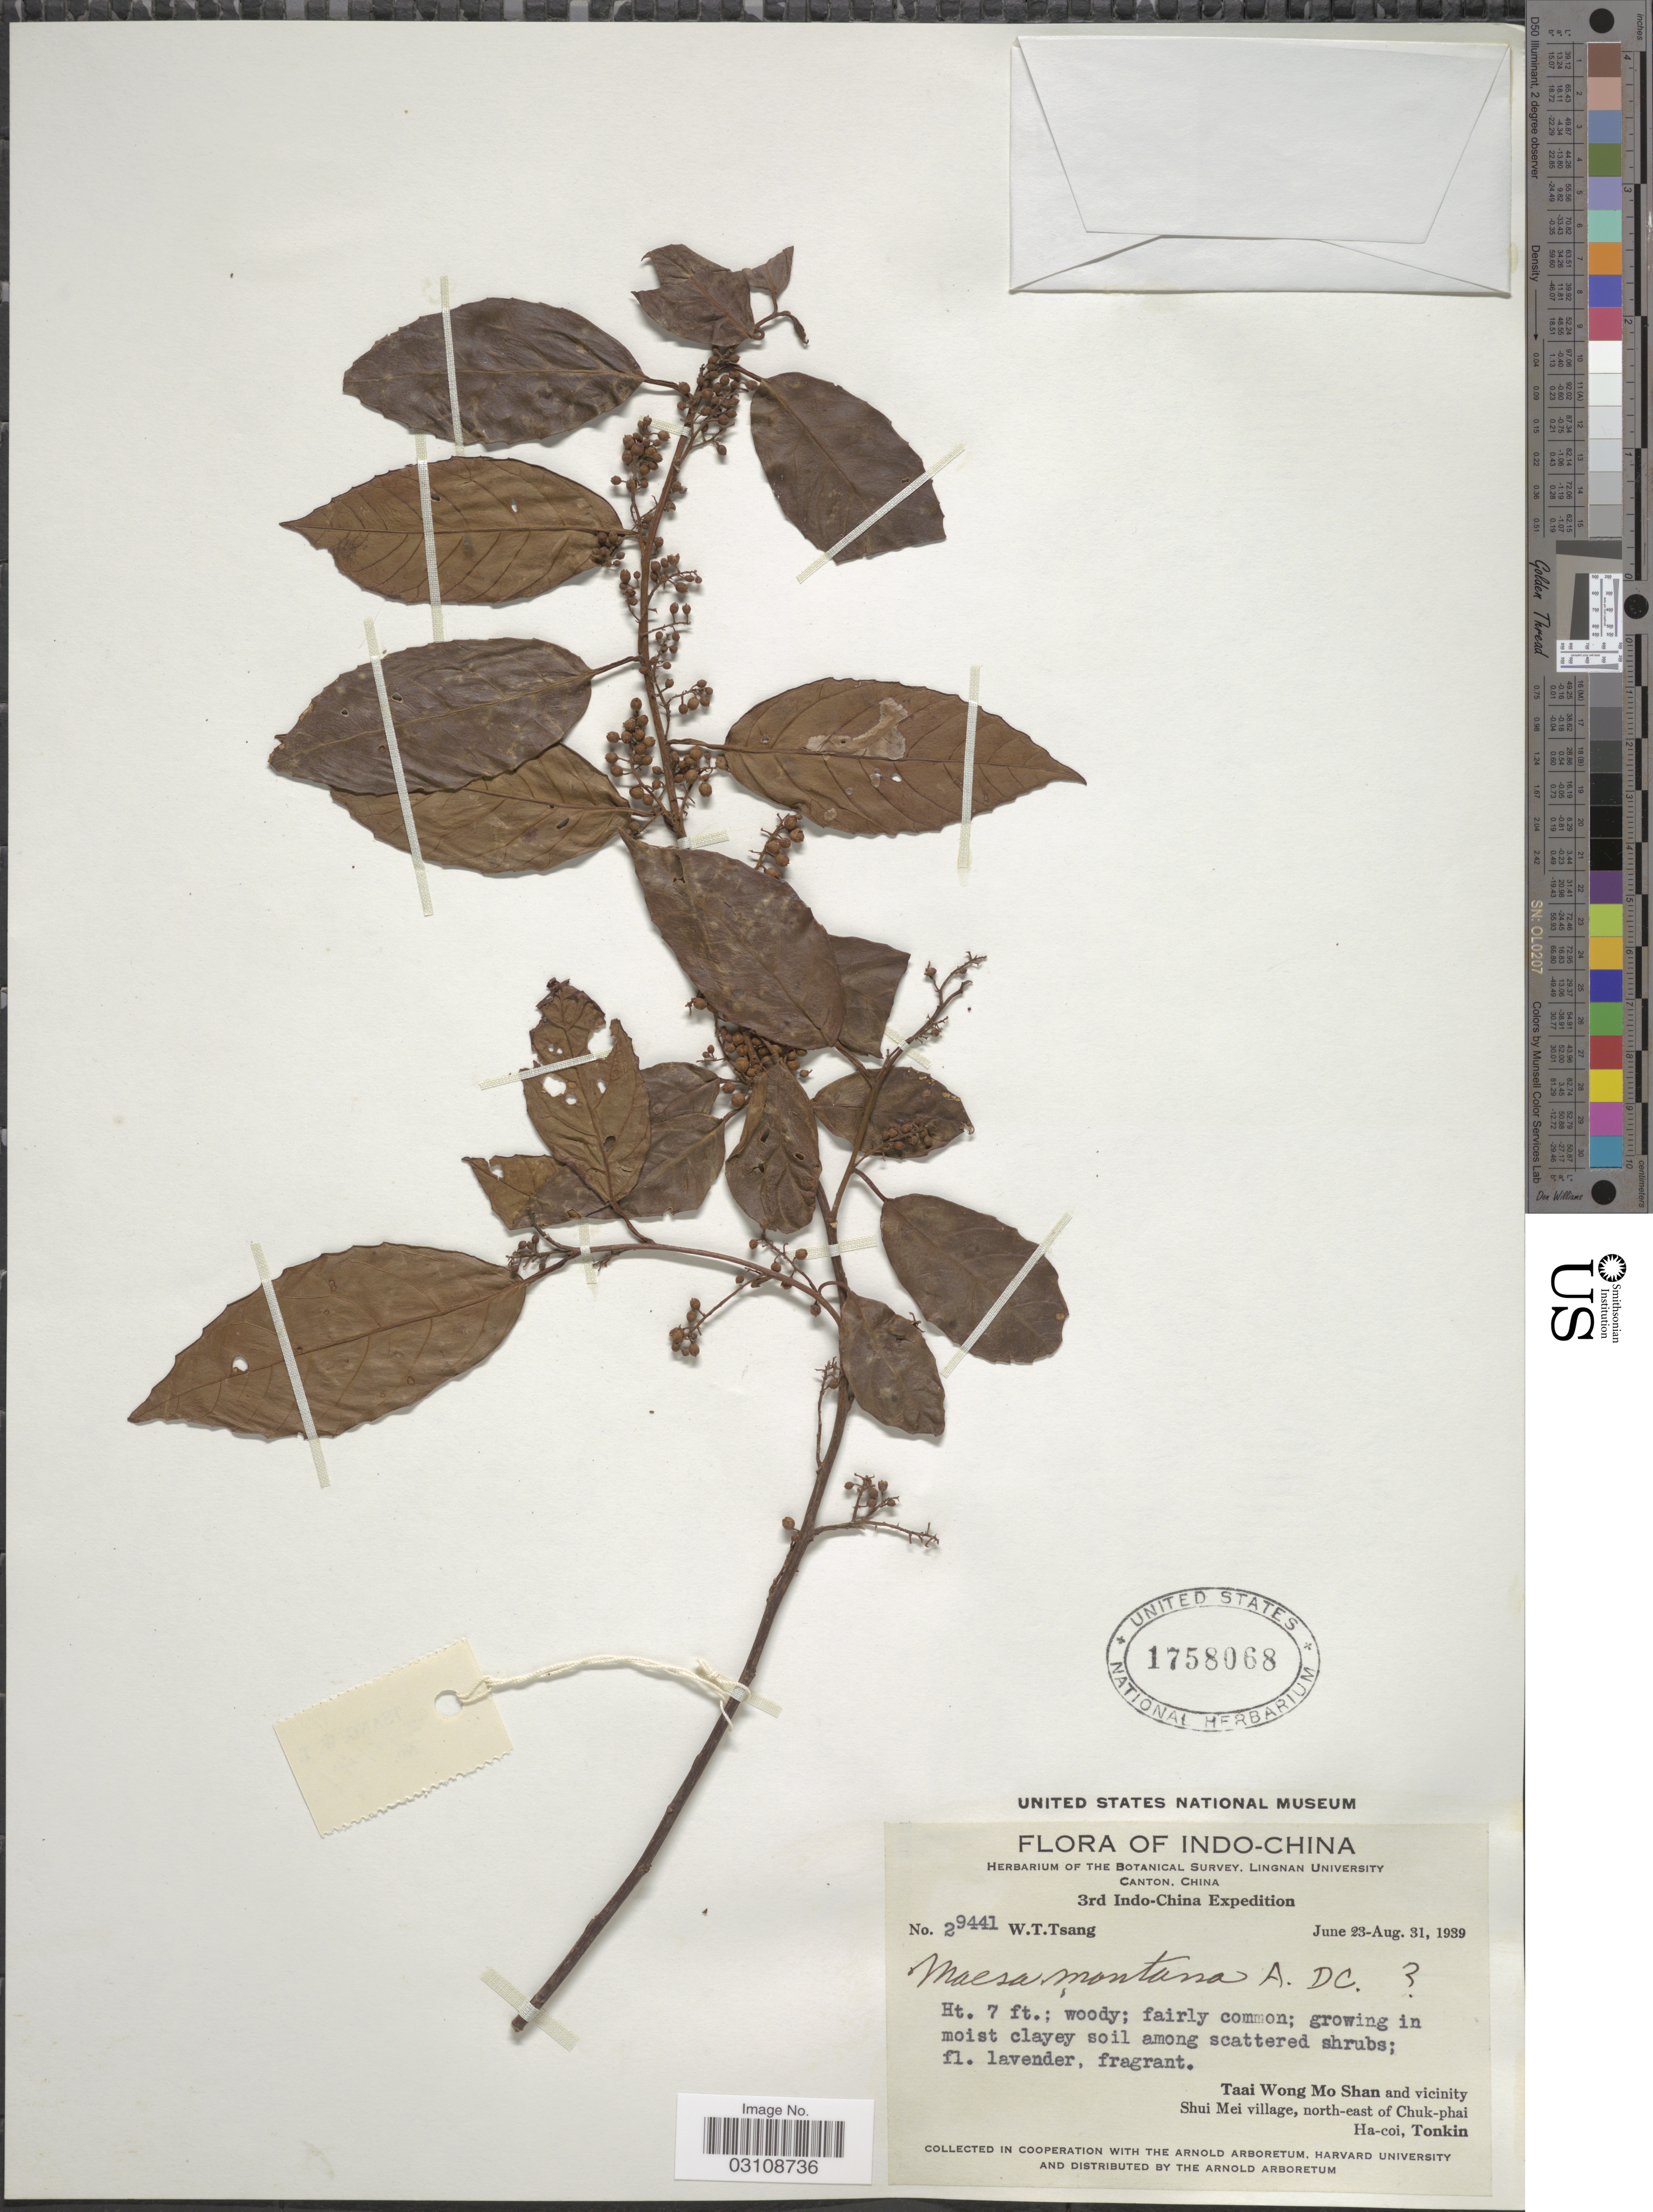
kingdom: Plantae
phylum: Tracheophyta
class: Magnoliopsida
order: Ericales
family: Primulaceae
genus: Maesa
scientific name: Maesa montana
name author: A. DC.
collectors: W. T. Tsang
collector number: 29441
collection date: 1939-06-23/1939-08-31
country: Vietnam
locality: Indo-China, Taai Wong Mo Shan and vicinity, Shui Mei village, north-east of Chuk-phai, Ha-coi, Tonkin.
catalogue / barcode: US 1758068